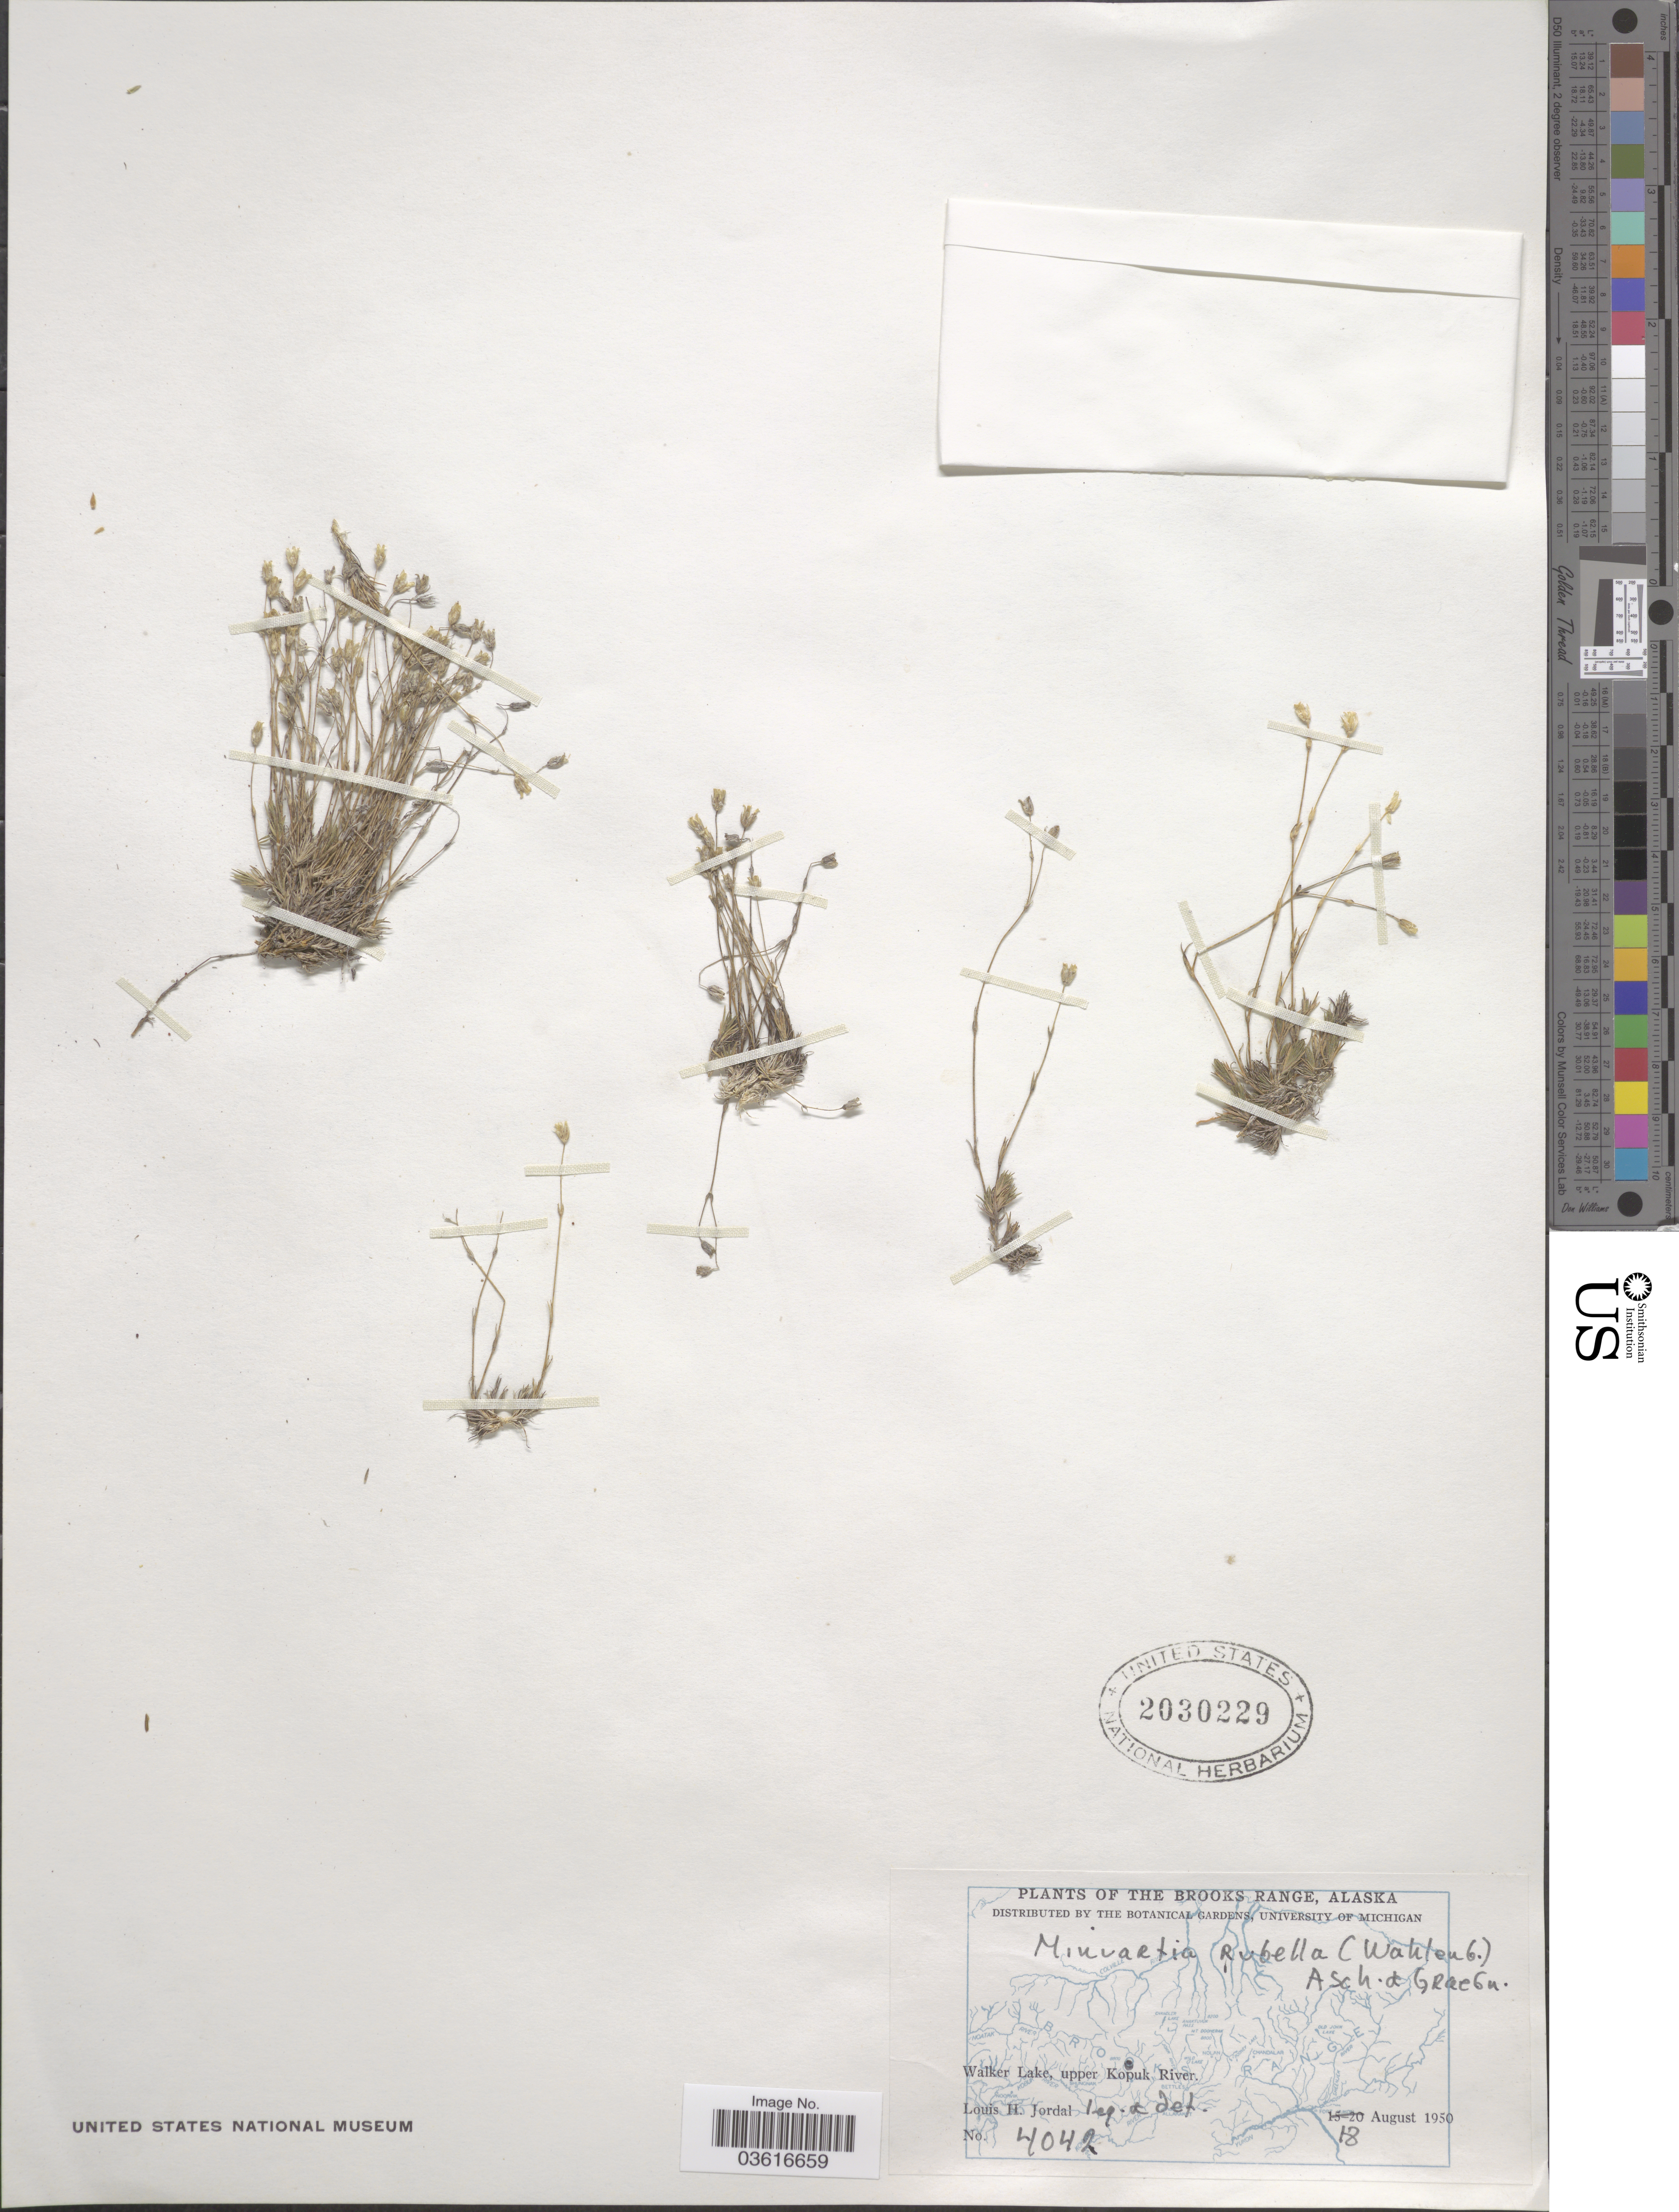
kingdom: Plantae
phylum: Tracheophyta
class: Magnoliopsida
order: Caryophyllales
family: Caryophyllaceae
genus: Minuartia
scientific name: Minuartia rubella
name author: (Wahlenb.) Hiern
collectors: L. Jordal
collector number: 4042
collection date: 1950-08-18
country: United States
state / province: Alaska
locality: Brooks Range. Walker Lake, upper Kopuk River.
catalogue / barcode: US 2030229